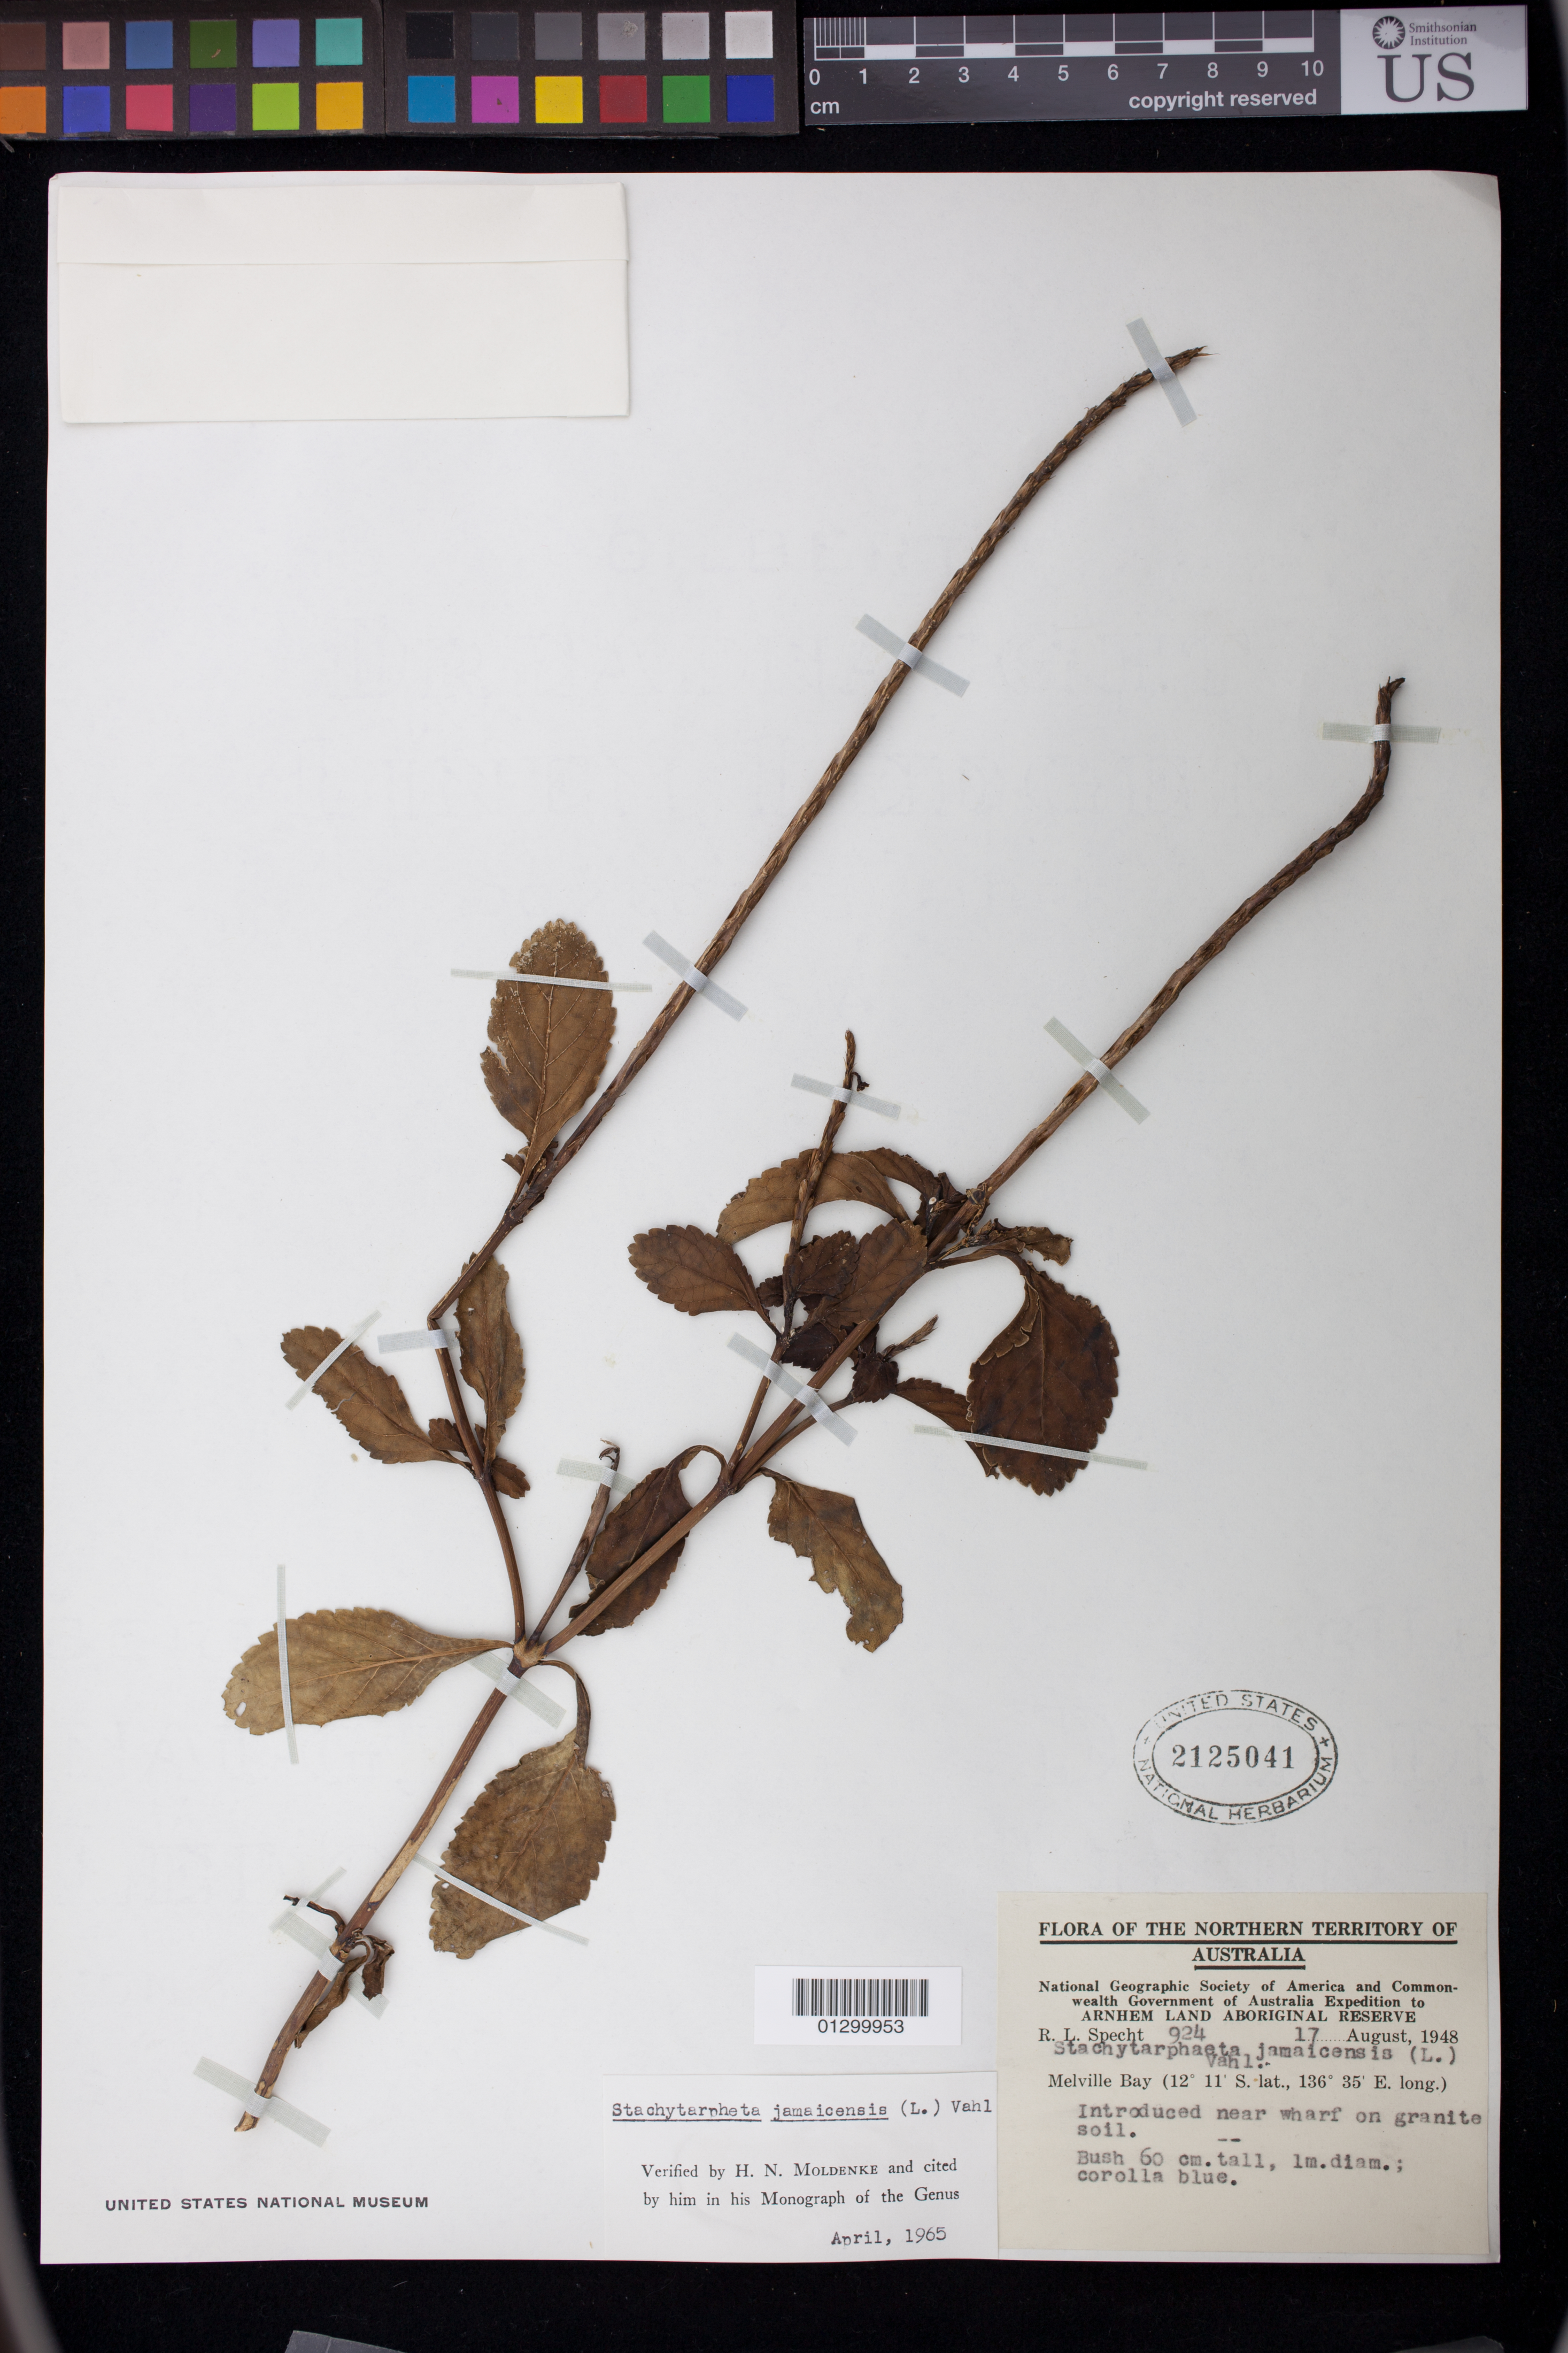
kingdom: Plantae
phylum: Tracheophyta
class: Magnoliopsida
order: Lamiales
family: Verbenaceae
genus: Stachytarpheta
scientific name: Stachytarpheta jamaicensis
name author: (L.) Vahl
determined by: Moldenke, H. N.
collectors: R. L. Specht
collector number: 924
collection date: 1948-08-17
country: Australia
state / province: Northern Territory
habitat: Introduced near wharf on granite soil.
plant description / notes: Bush 60 cm. tall, 1 m. diam.; corolla blue.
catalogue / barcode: US 2125041